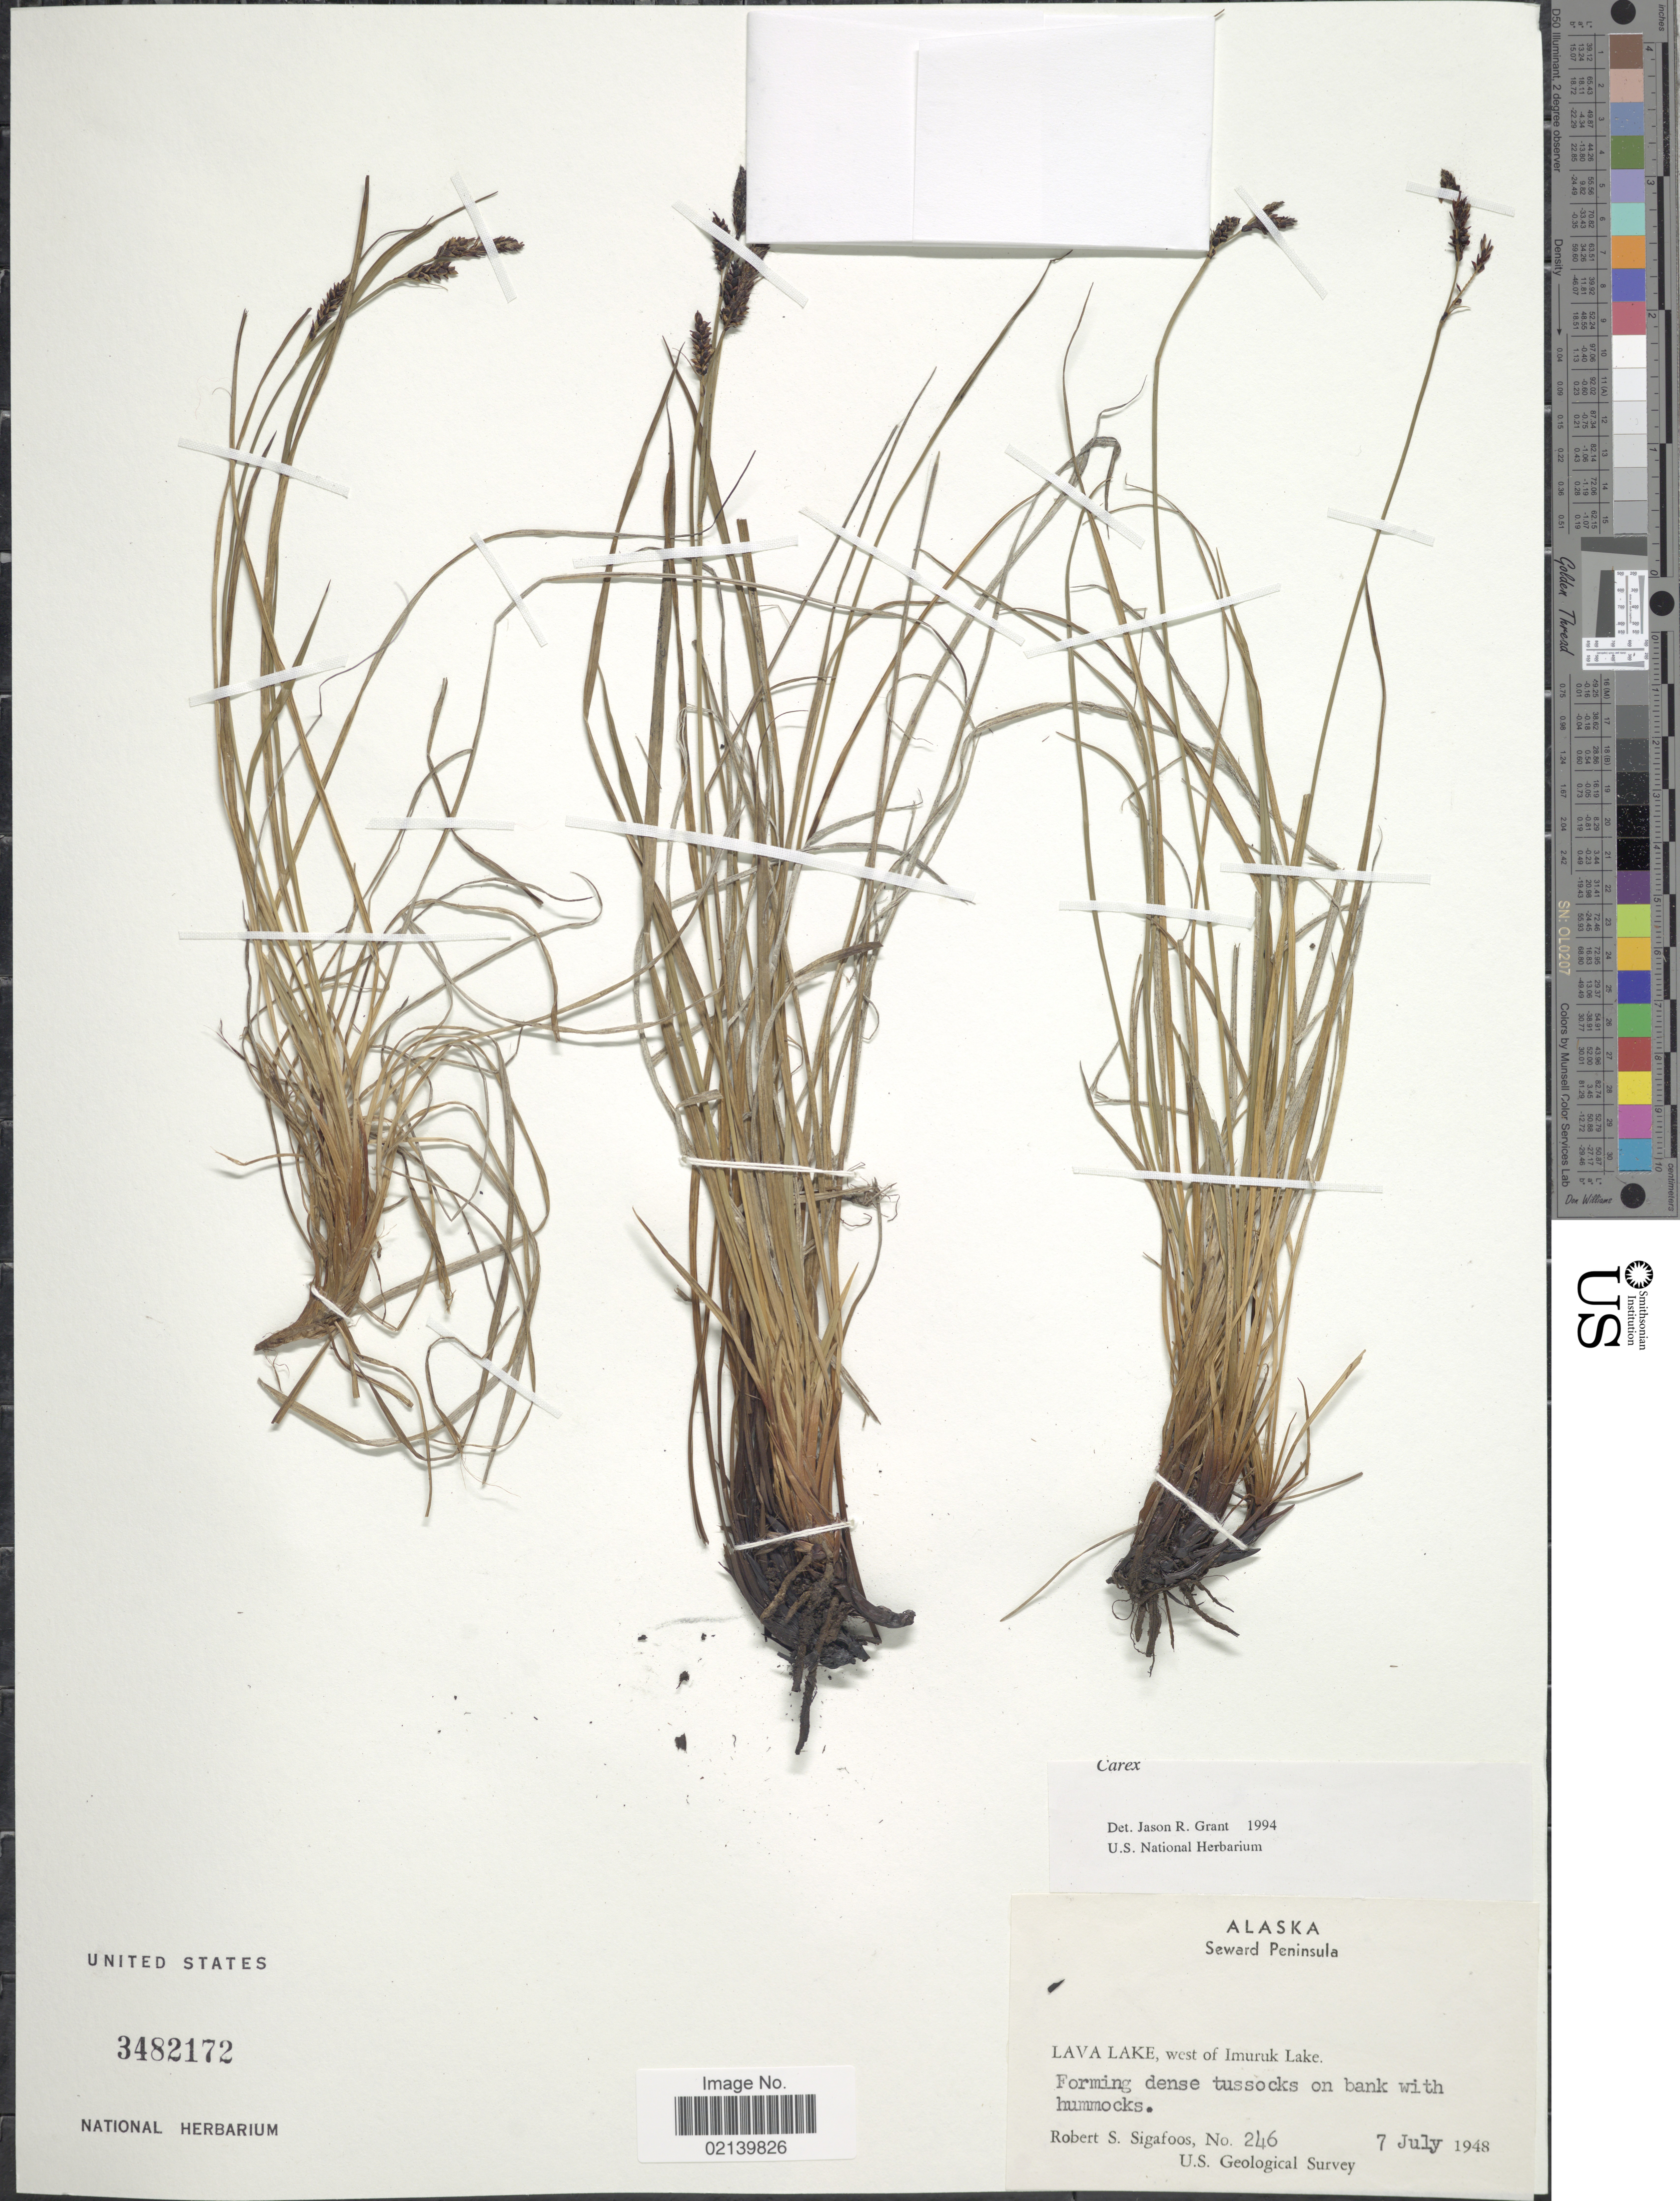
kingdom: Plantae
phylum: Tracheophyta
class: Liliopsida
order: Poales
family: Cyperaceae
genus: Carex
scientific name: Carex sp.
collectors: R. Sigafoos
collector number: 246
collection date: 1948-07-07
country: United States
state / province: Alaska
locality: Alaska, Lava Lake, west of Imuruk Lake. Forming dense tussocks on bank with hummocks.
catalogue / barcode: US 3482172